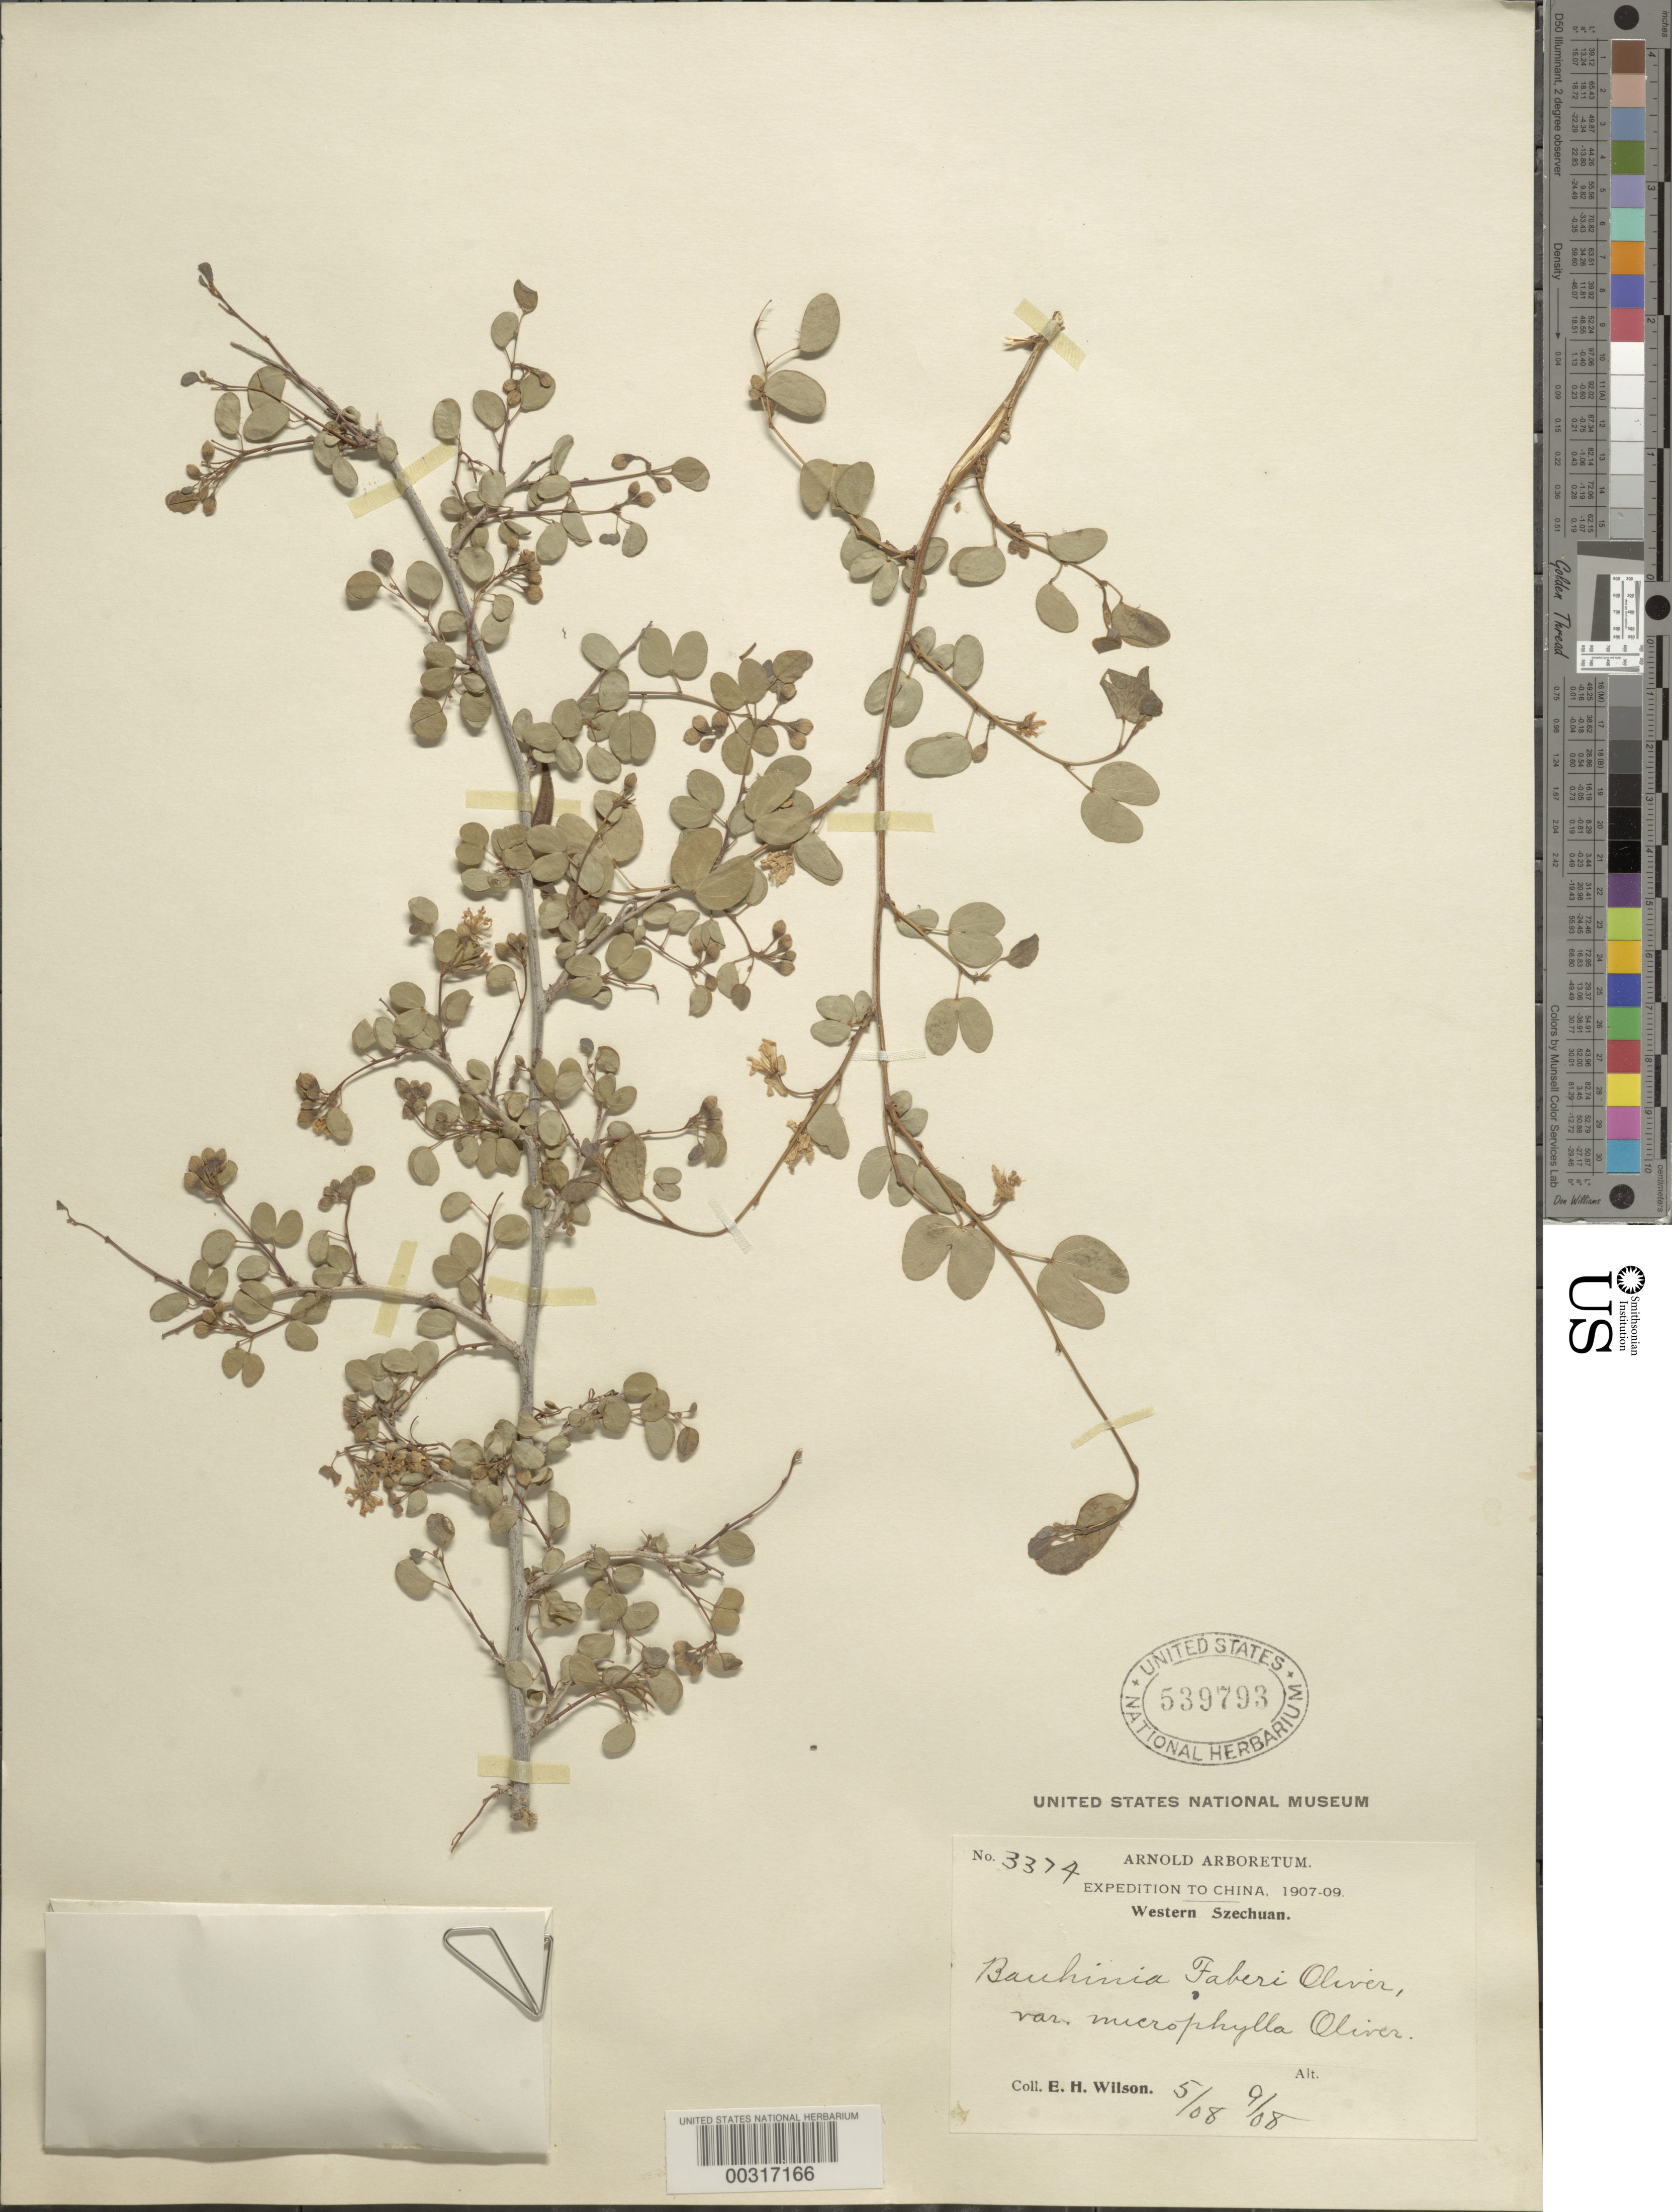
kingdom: Plantae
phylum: Tracheophyta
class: Magnoliopsida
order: Fabales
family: Fabaceae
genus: Bauhinia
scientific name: Bauhinia brachycarpa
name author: Wall. ex Benth.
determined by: U.S. National Herbarium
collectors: E. H. Wilson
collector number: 3374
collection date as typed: May 1908 to -- Sep 1908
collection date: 1908-05/1908-09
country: China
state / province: Sichuan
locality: Western szechwan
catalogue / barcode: US 539793